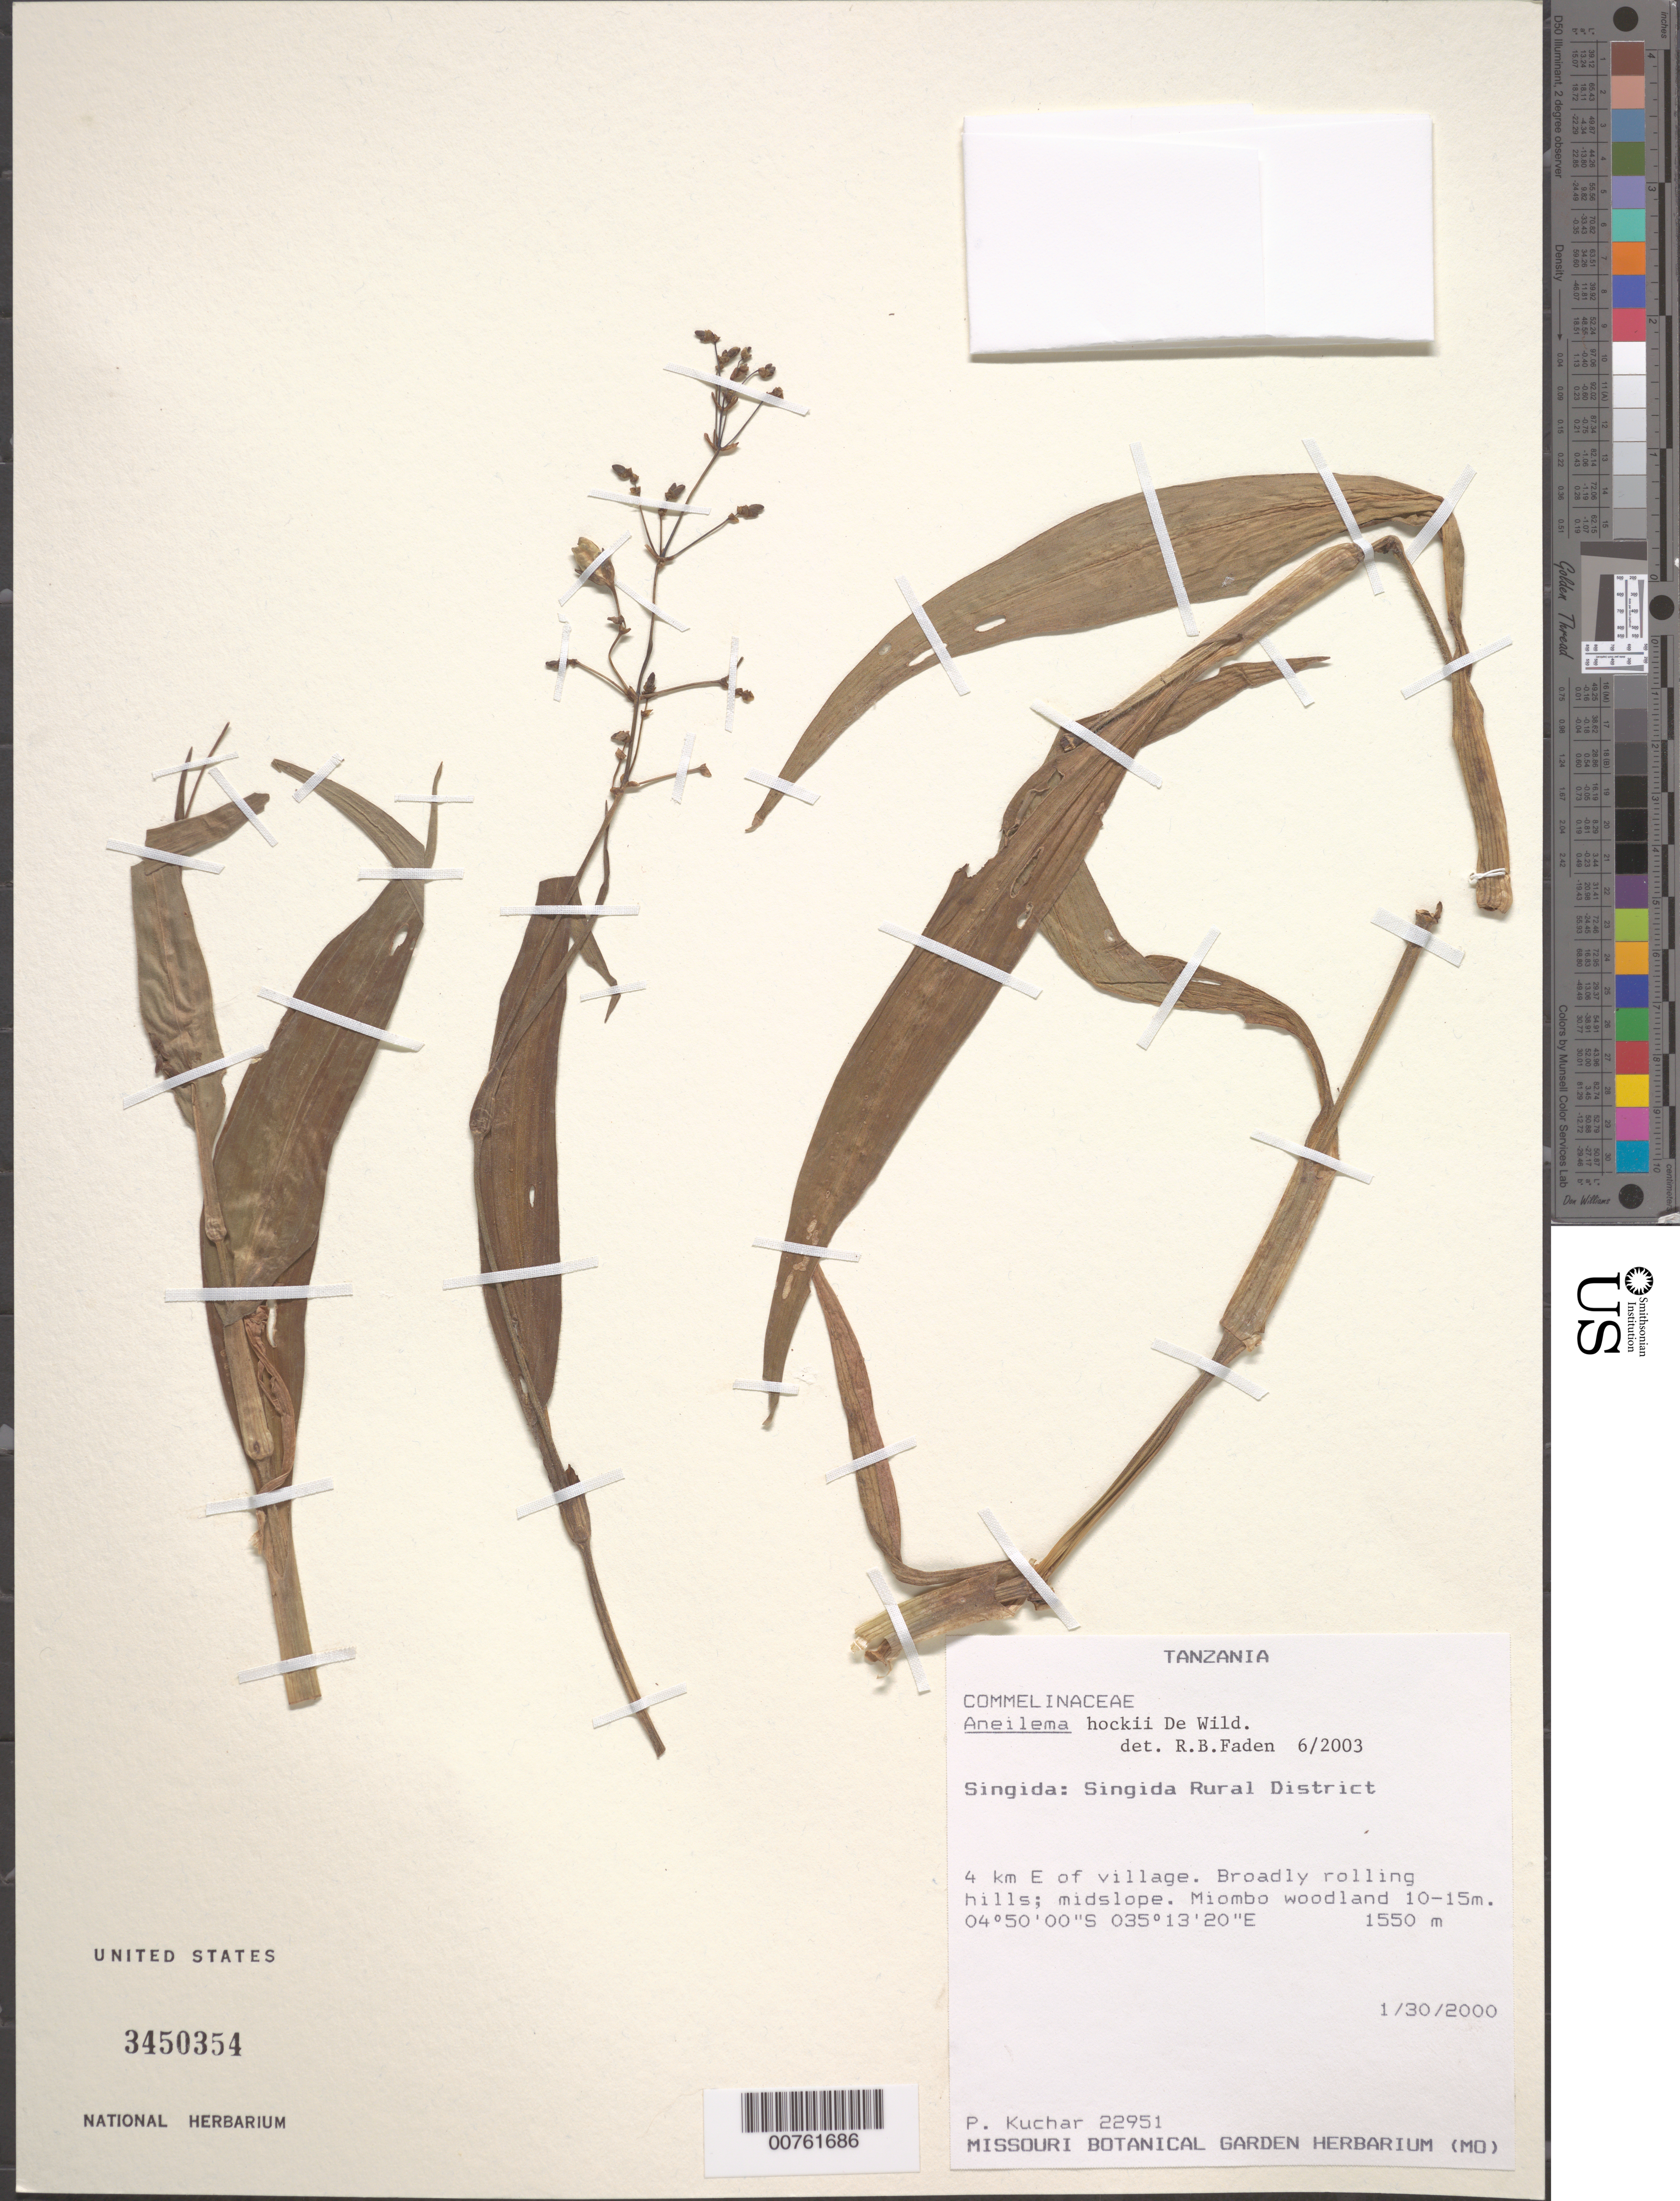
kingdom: Plantae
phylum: Tracheophyta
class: Liliopsida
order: Commelinales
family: Commelinaceae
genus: Commelina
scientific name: Commelina hockii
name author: De Wild.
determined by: Faden, Robert B., (US), Smithsonian Institution - National Museum of Natural History (UNITED STATES)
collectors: P. Kuchar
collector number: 22951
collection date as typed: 30 Jan 2000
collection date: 2000-01-30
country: Tanzania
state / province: Singida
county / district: Singida Rural District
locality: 4 km E of village.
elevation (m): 1550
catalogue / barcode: US 3450354